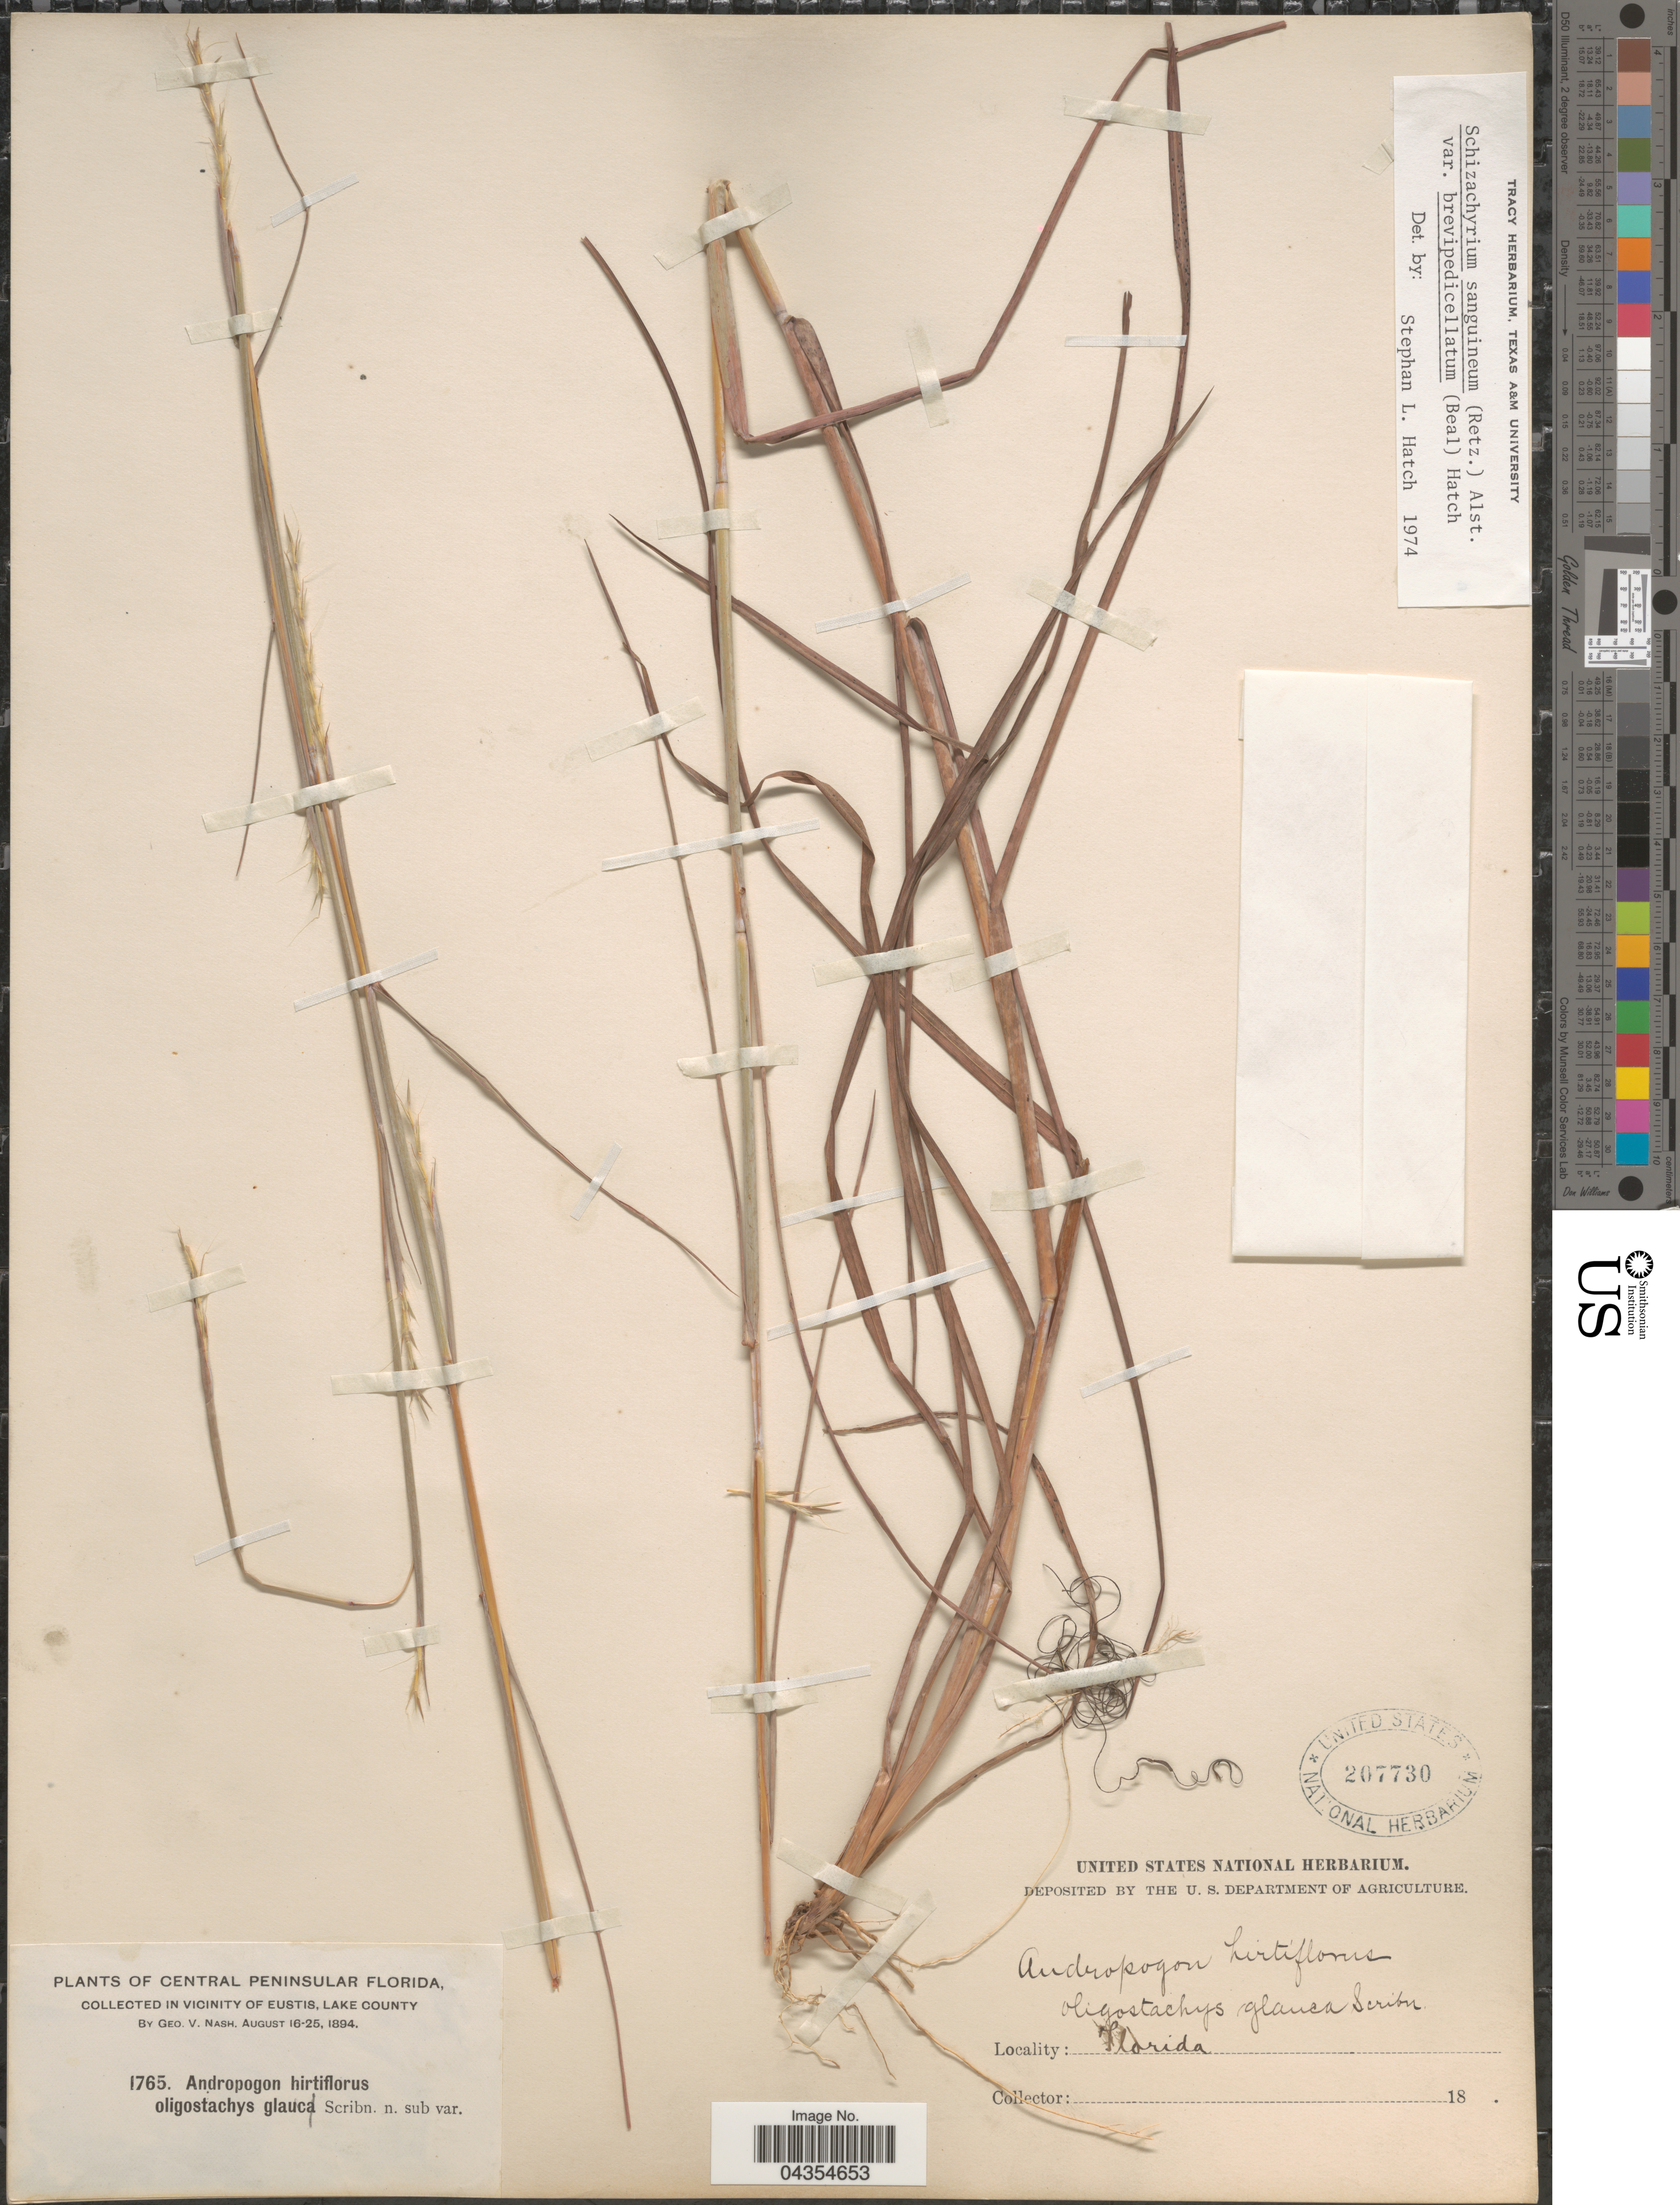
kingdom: Plantae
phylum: Tracheophyta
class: Liliopsida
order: Poales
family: Poaceae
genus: Schizachyrium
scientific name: Schizachyrium sanguineum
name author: (Retz.) Alston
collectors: G. V. Nash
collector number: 1765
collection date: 1894-08-16/1894-08-25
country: United States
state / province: Florida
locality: Central Peninsular Florida, in vicinity of Eustis, Lake County.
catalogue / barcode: US 207730